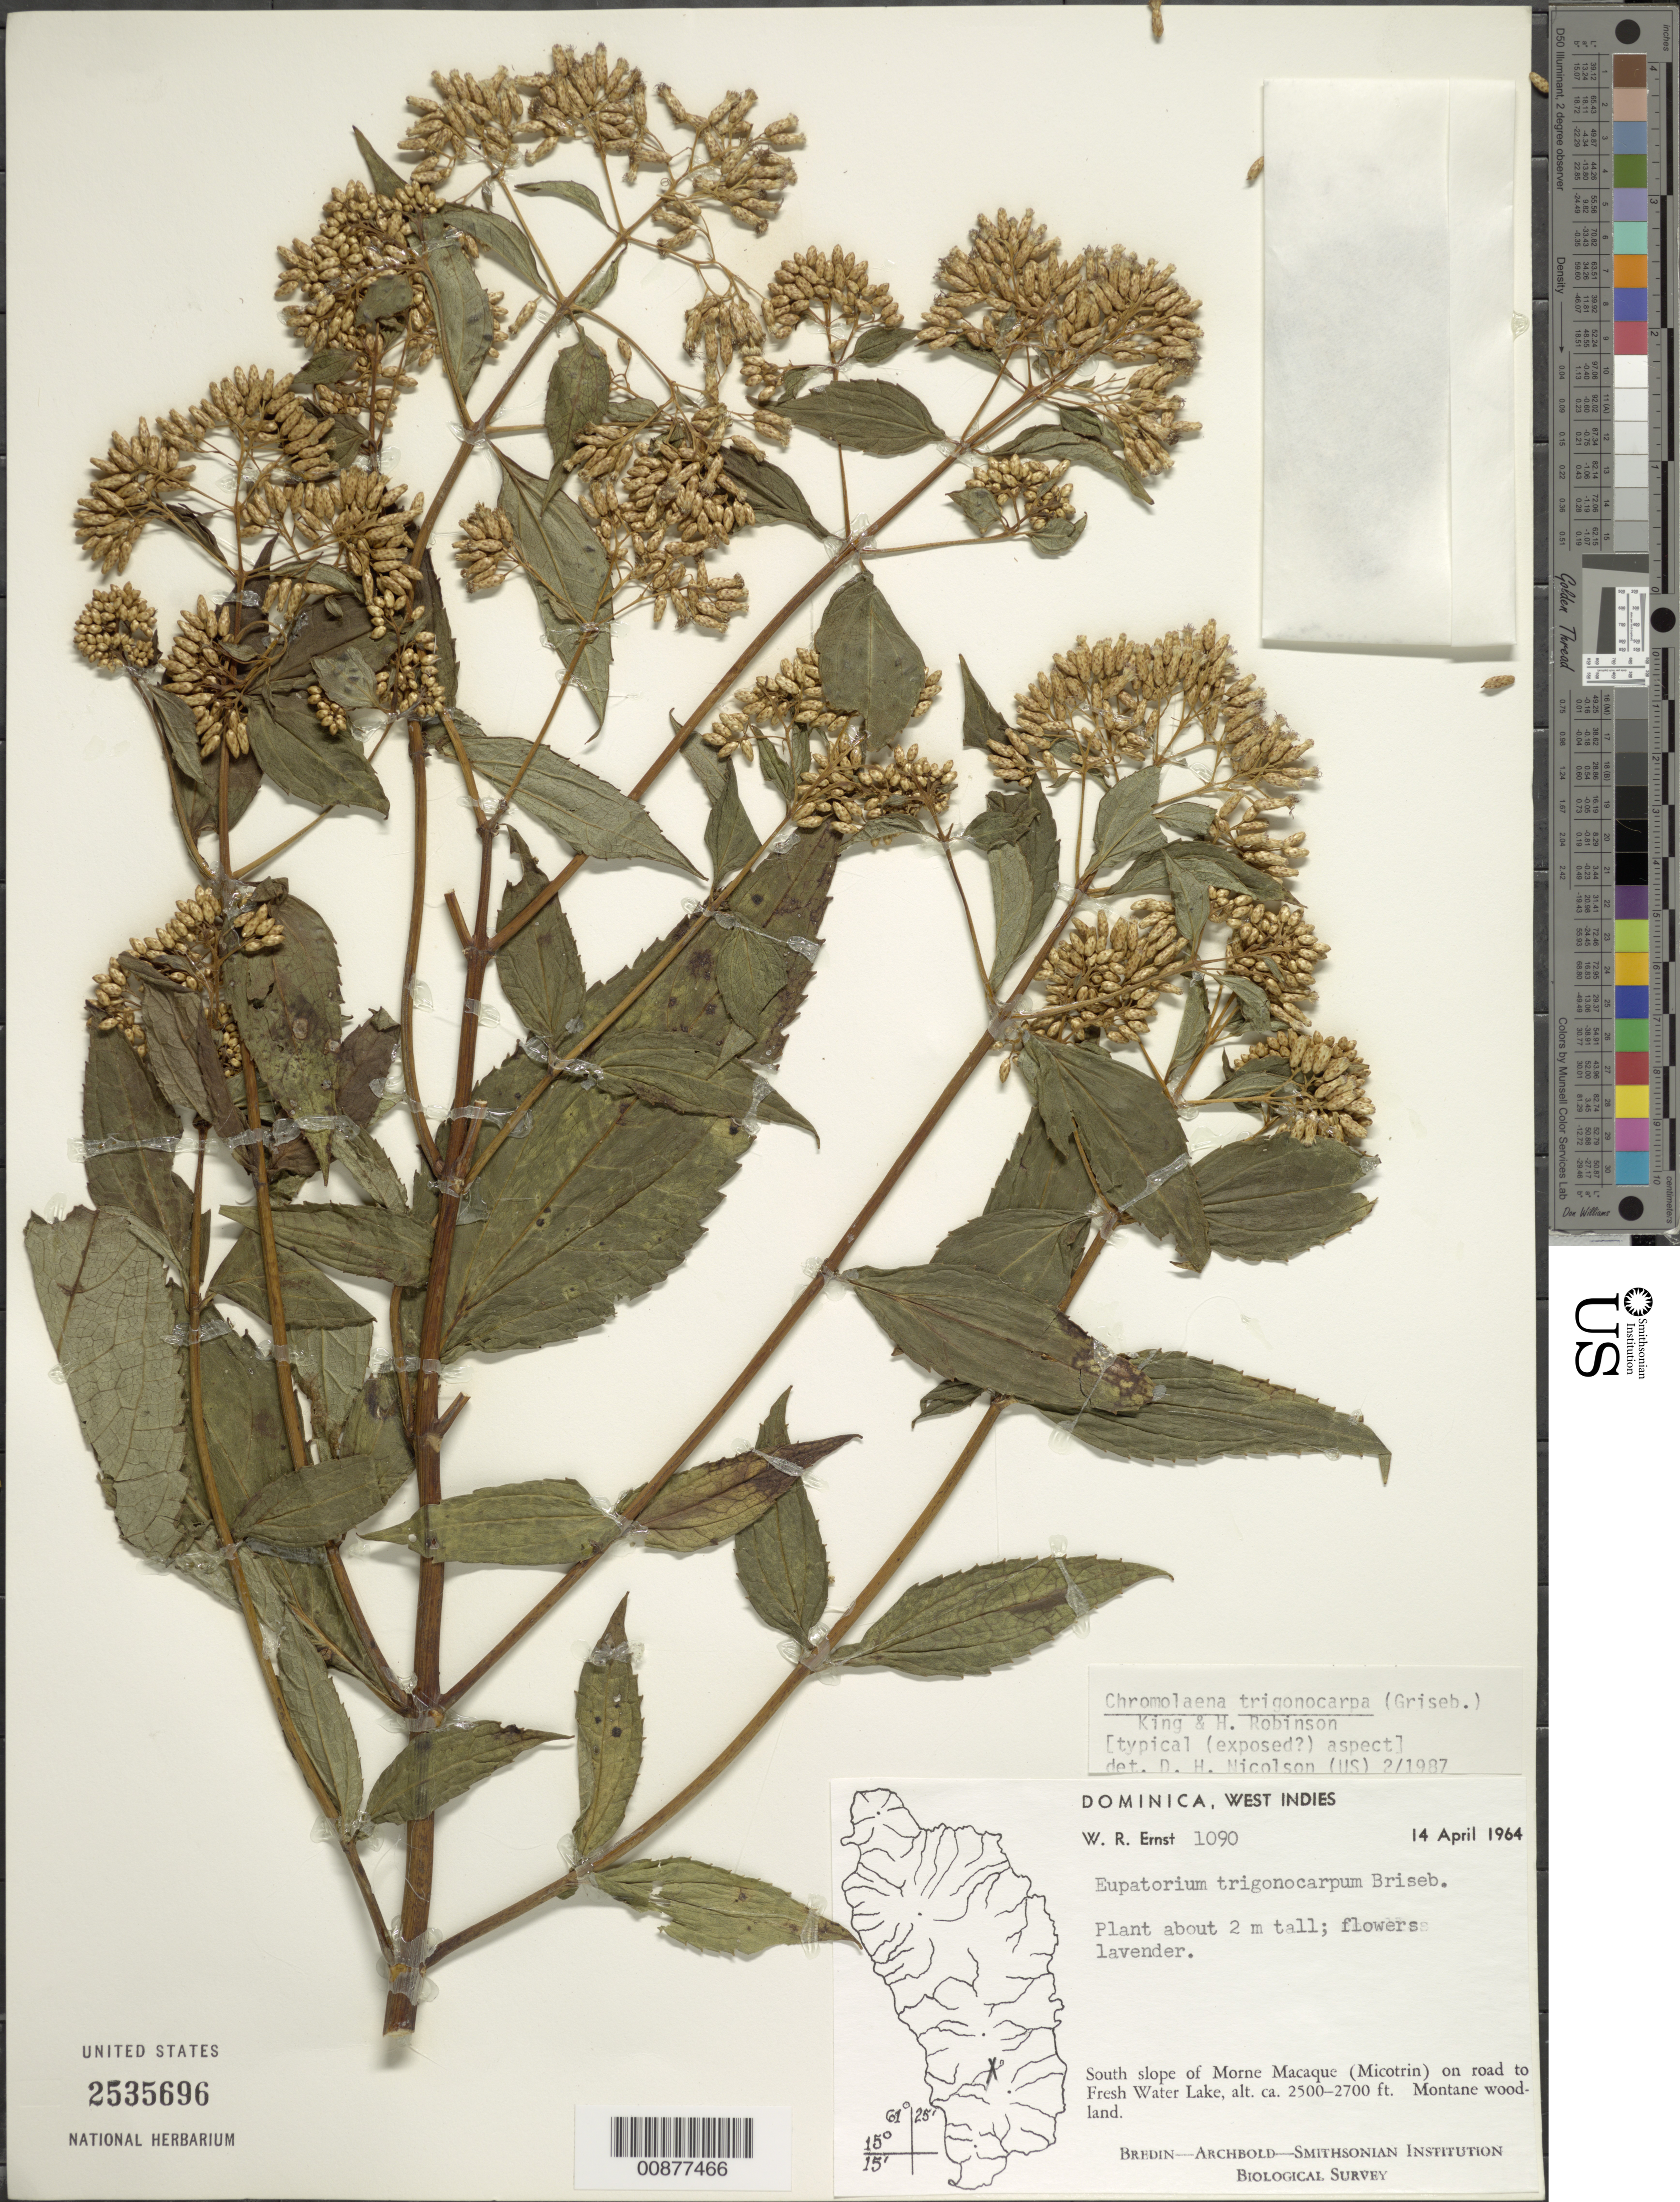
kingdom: Plantae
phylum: Tracheophyta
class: Magnoliopsida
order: Asterales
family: Asteraceae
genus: Chromolaena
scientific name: Chromolaena trigonocarpa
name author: (Griseb.) R.M. King & H. Rob.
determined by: Nicolson, Dan H.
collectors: W. R. Ernst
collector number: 1090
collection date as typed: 14 Apr 1964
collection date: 1964-04-14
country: Dominica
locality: South slope of Morne Macaque (Micotrin), on road to Fresh Water Lake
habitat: Montane woodland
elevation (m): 762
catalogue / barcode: US 2535696